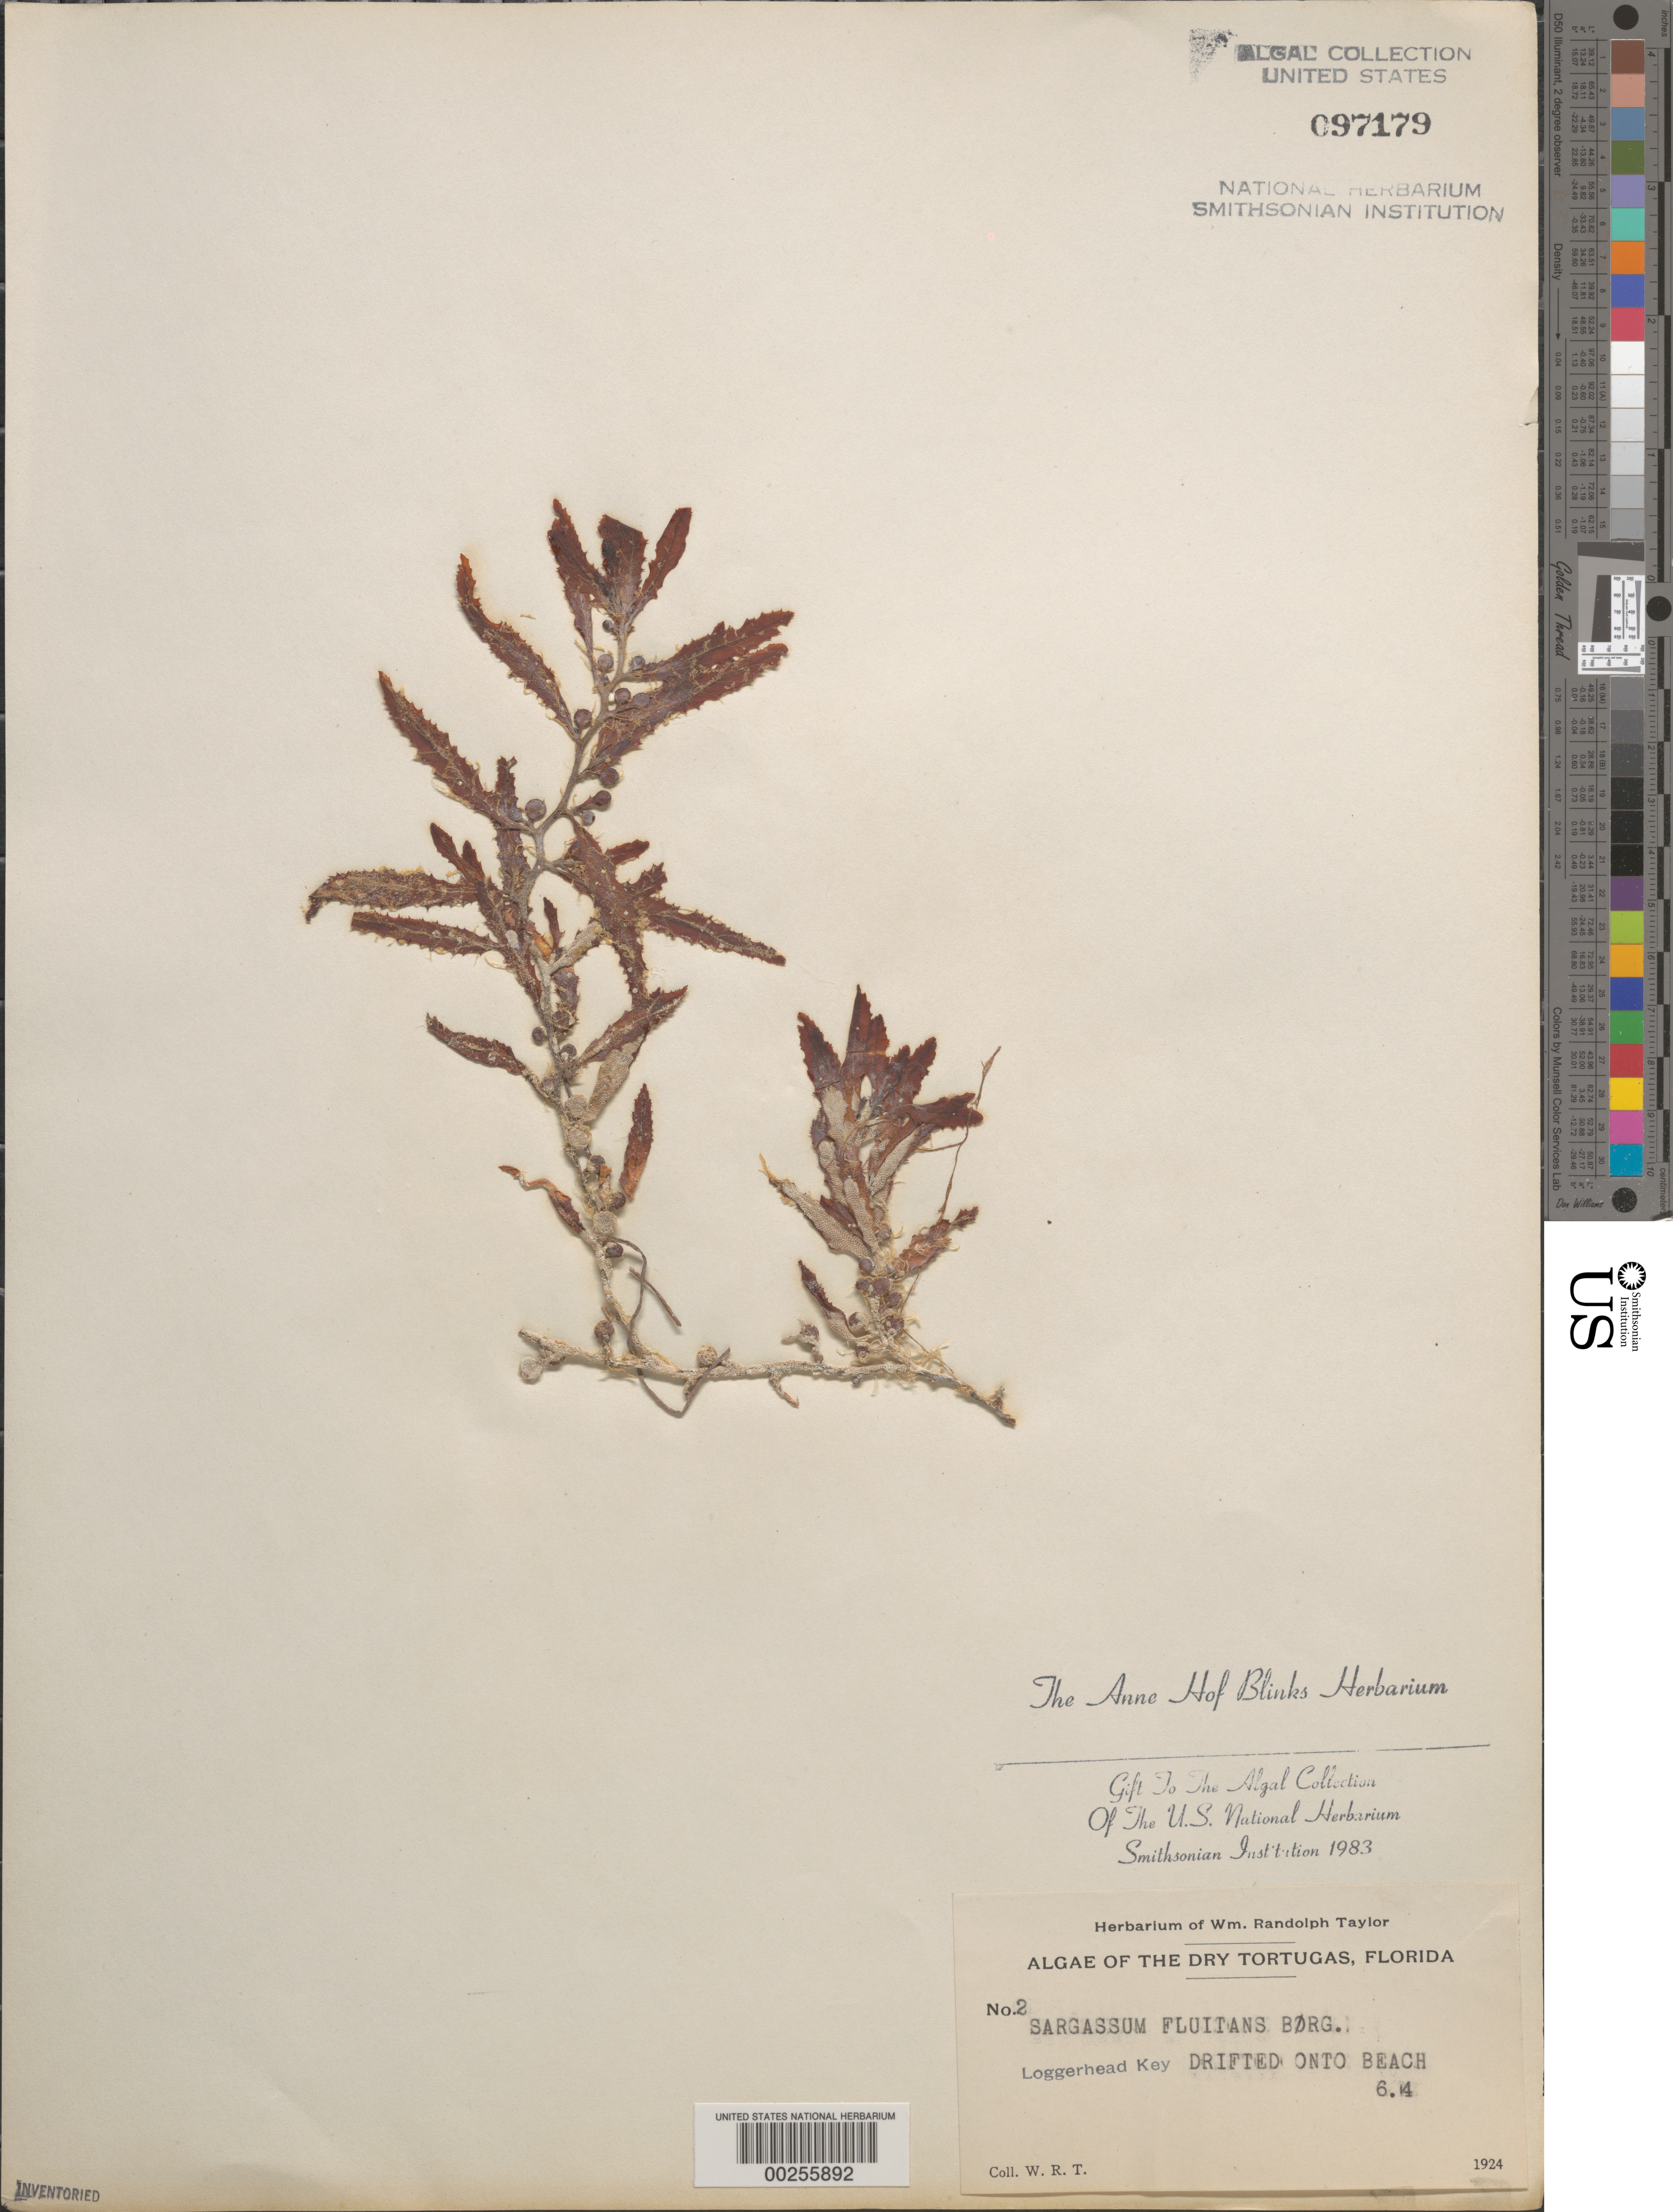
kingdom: Chromista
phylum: Ochrophyta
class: Phaeophyceae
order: Fucales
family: Sargassaceae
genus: Sargassum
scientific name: Sargassum fluitans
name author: (Børgesen) Børgesen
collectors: W. R. Taylor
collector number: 2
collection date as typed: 04 Jun 1924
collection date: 1924-06-04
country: United States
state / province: Florida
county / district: Monroe County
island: Loggerhead Key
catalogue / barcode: US 97179